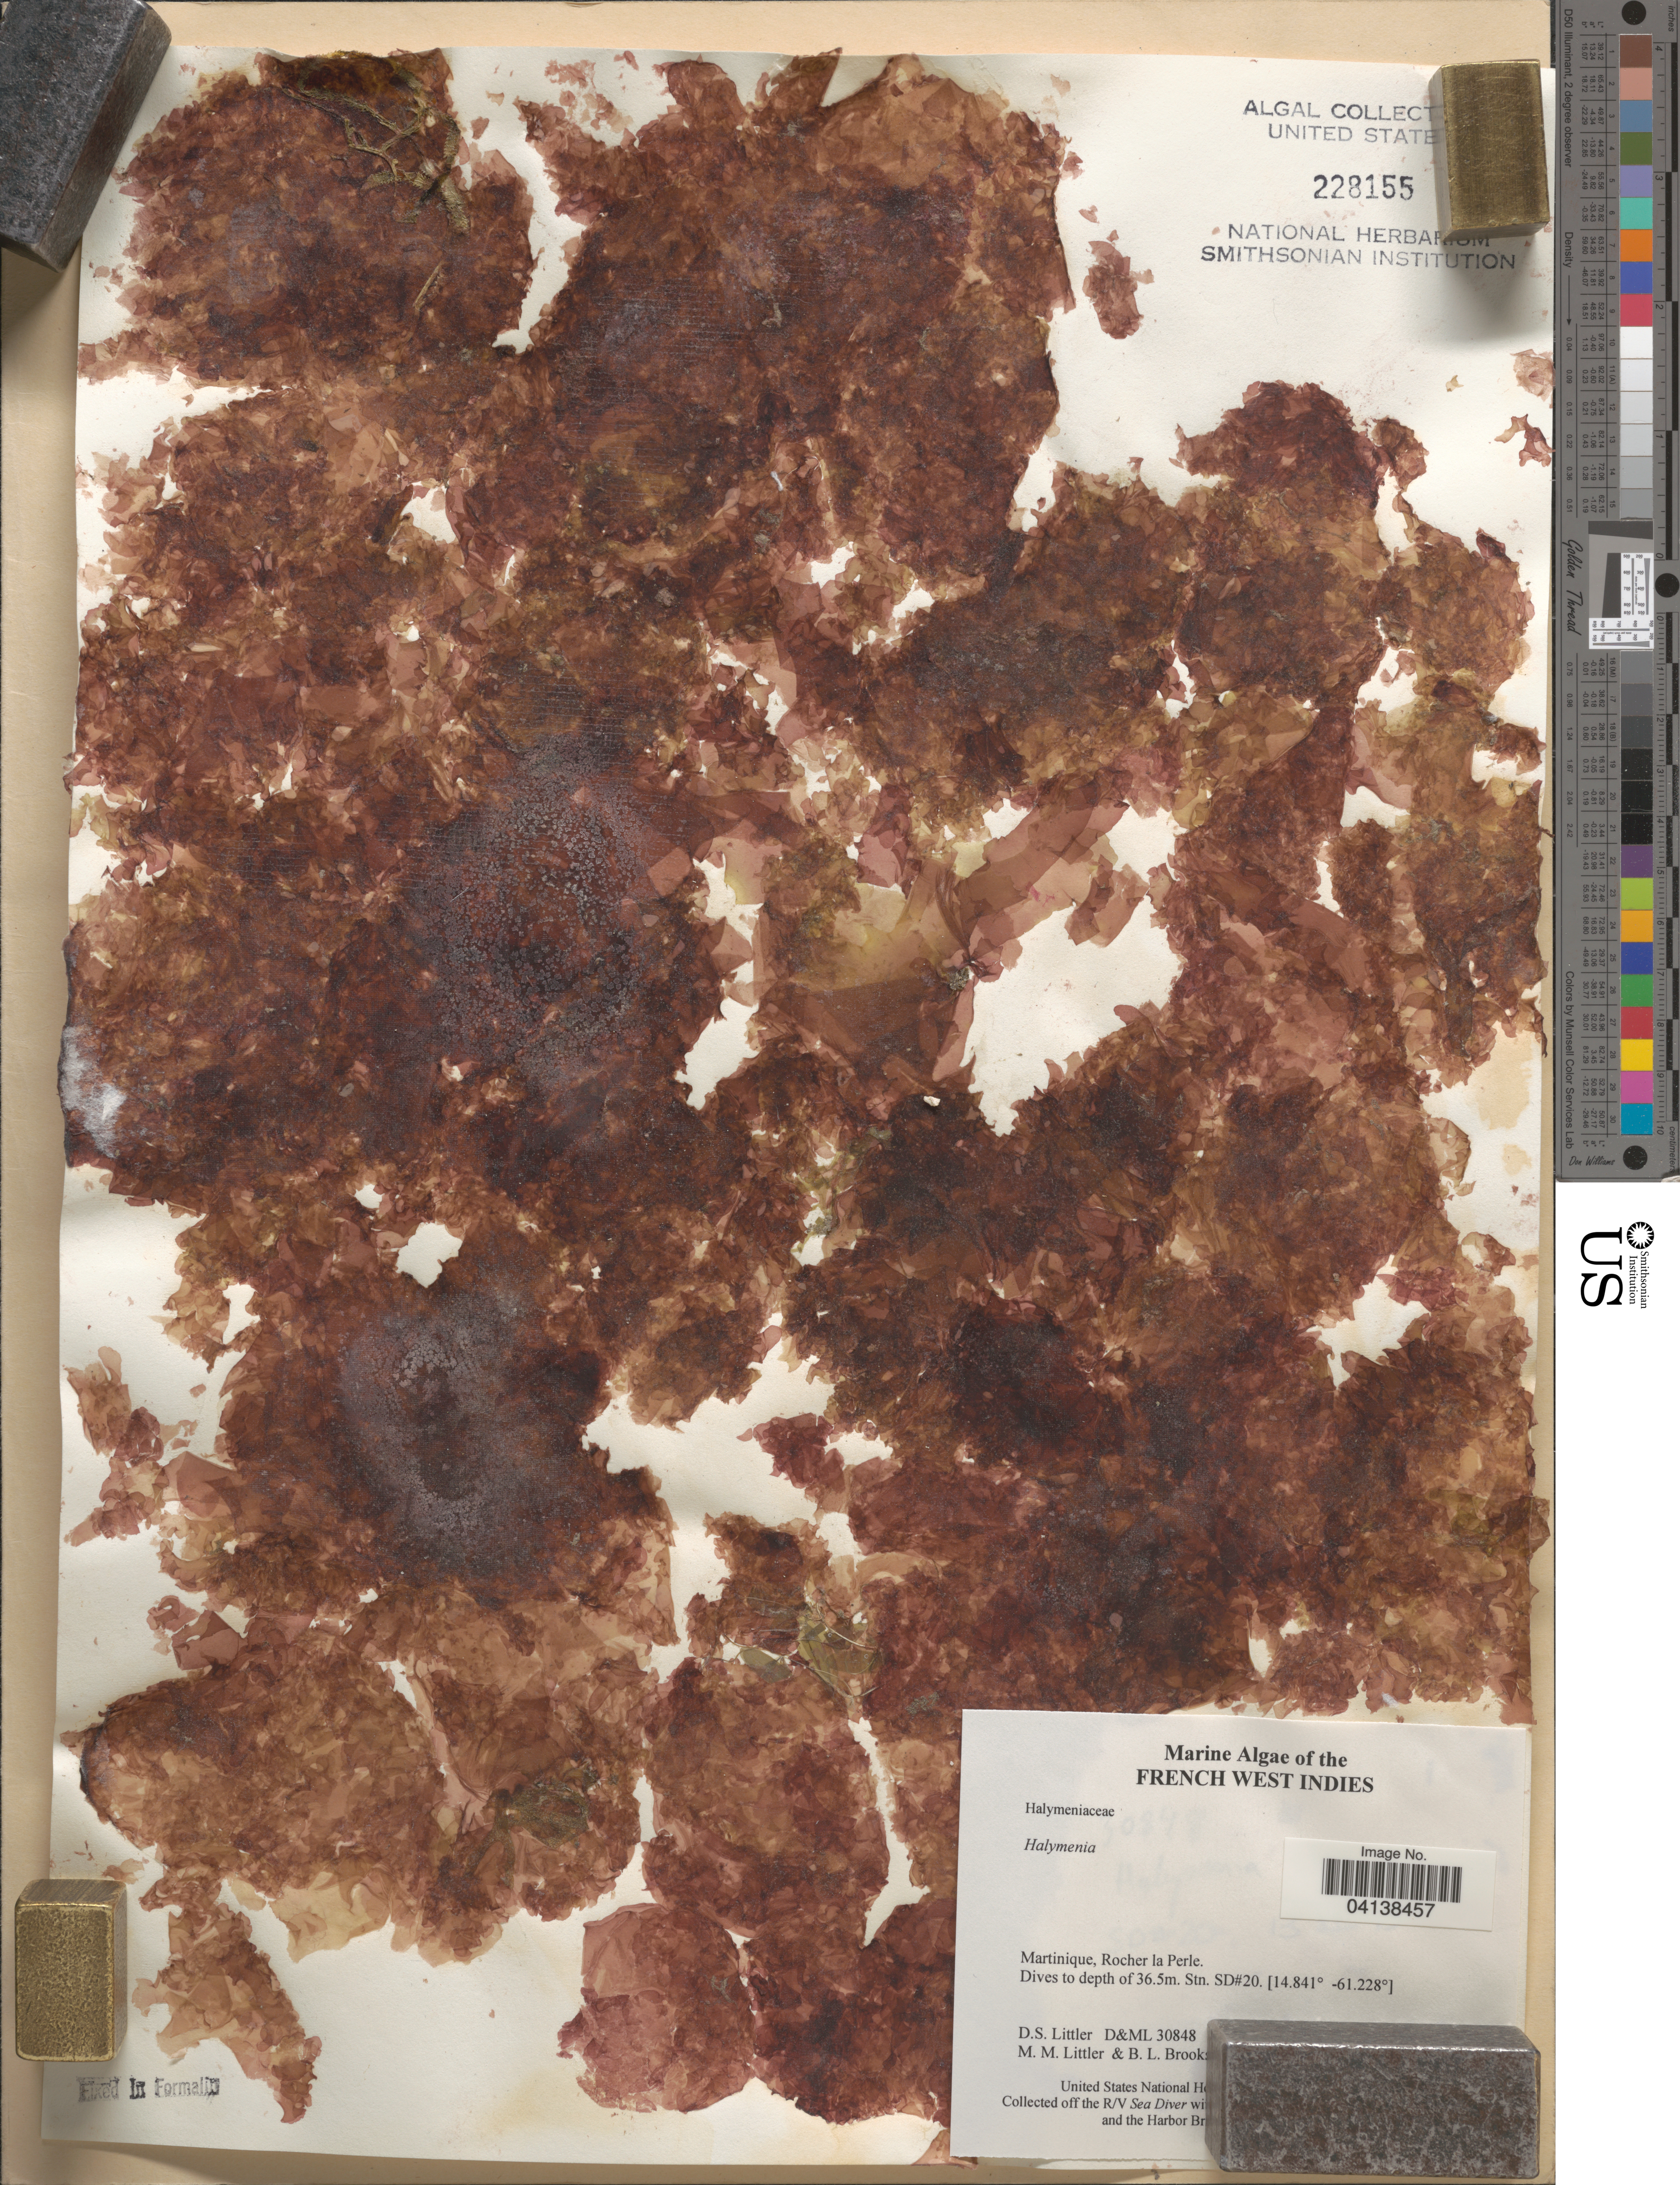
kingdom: Plantae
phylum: Rhodophyta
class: Florideophyceae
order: Halymeniales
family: Halymeniaceae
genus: Halymenia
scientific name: Halymenia sp.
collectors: D. S. Littler & B. L. Brooks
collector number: D&ML 30848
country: Martinique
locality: French West Indies. Rocher la Perle. Stn. SD#20.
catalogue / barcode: US 228155